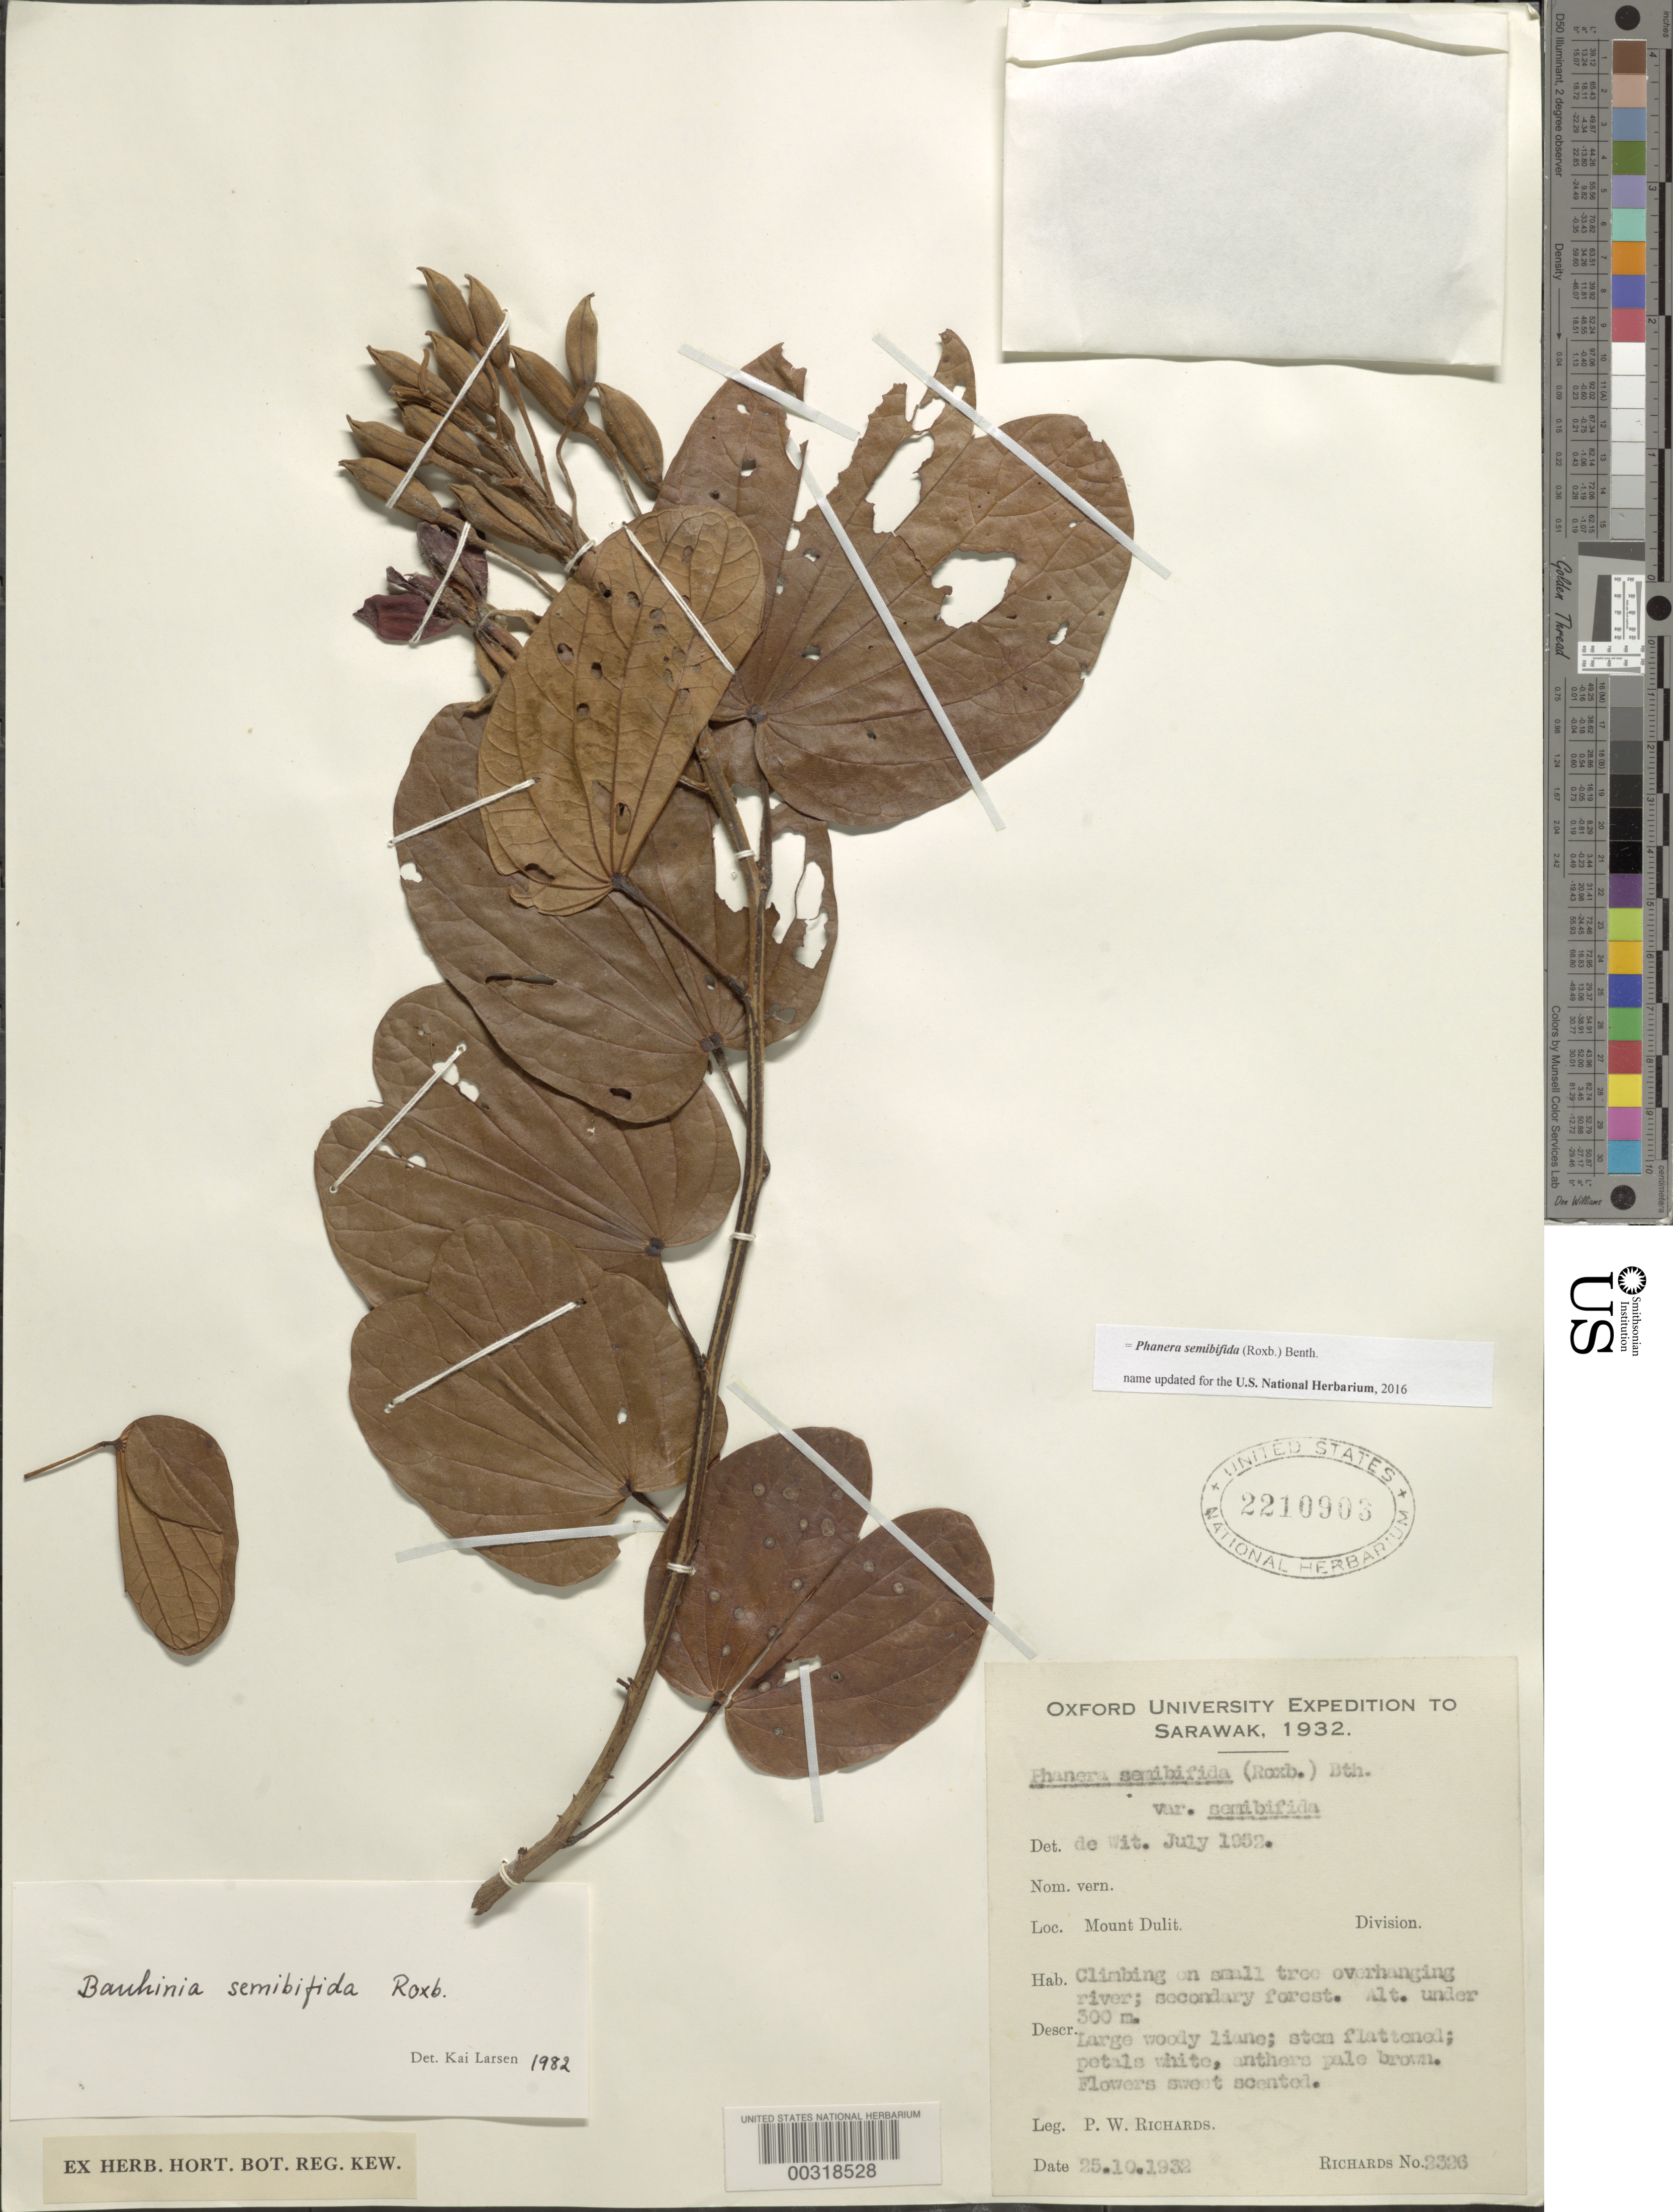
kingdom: Plantae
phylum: Tracheophyta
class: Magnoliopsida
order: Fabales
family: Fabaceae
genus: Phanera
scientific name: Phanera semibifida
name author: (Roxb.) Benth.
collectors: P. Richards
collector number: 2326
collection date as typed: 25 Oct 1932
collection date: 1932-10-25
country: Malaysia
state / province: Sarawak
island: Borneo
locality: Mount dulit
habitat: Secondary forest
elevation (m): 300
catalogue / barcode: US 2210903